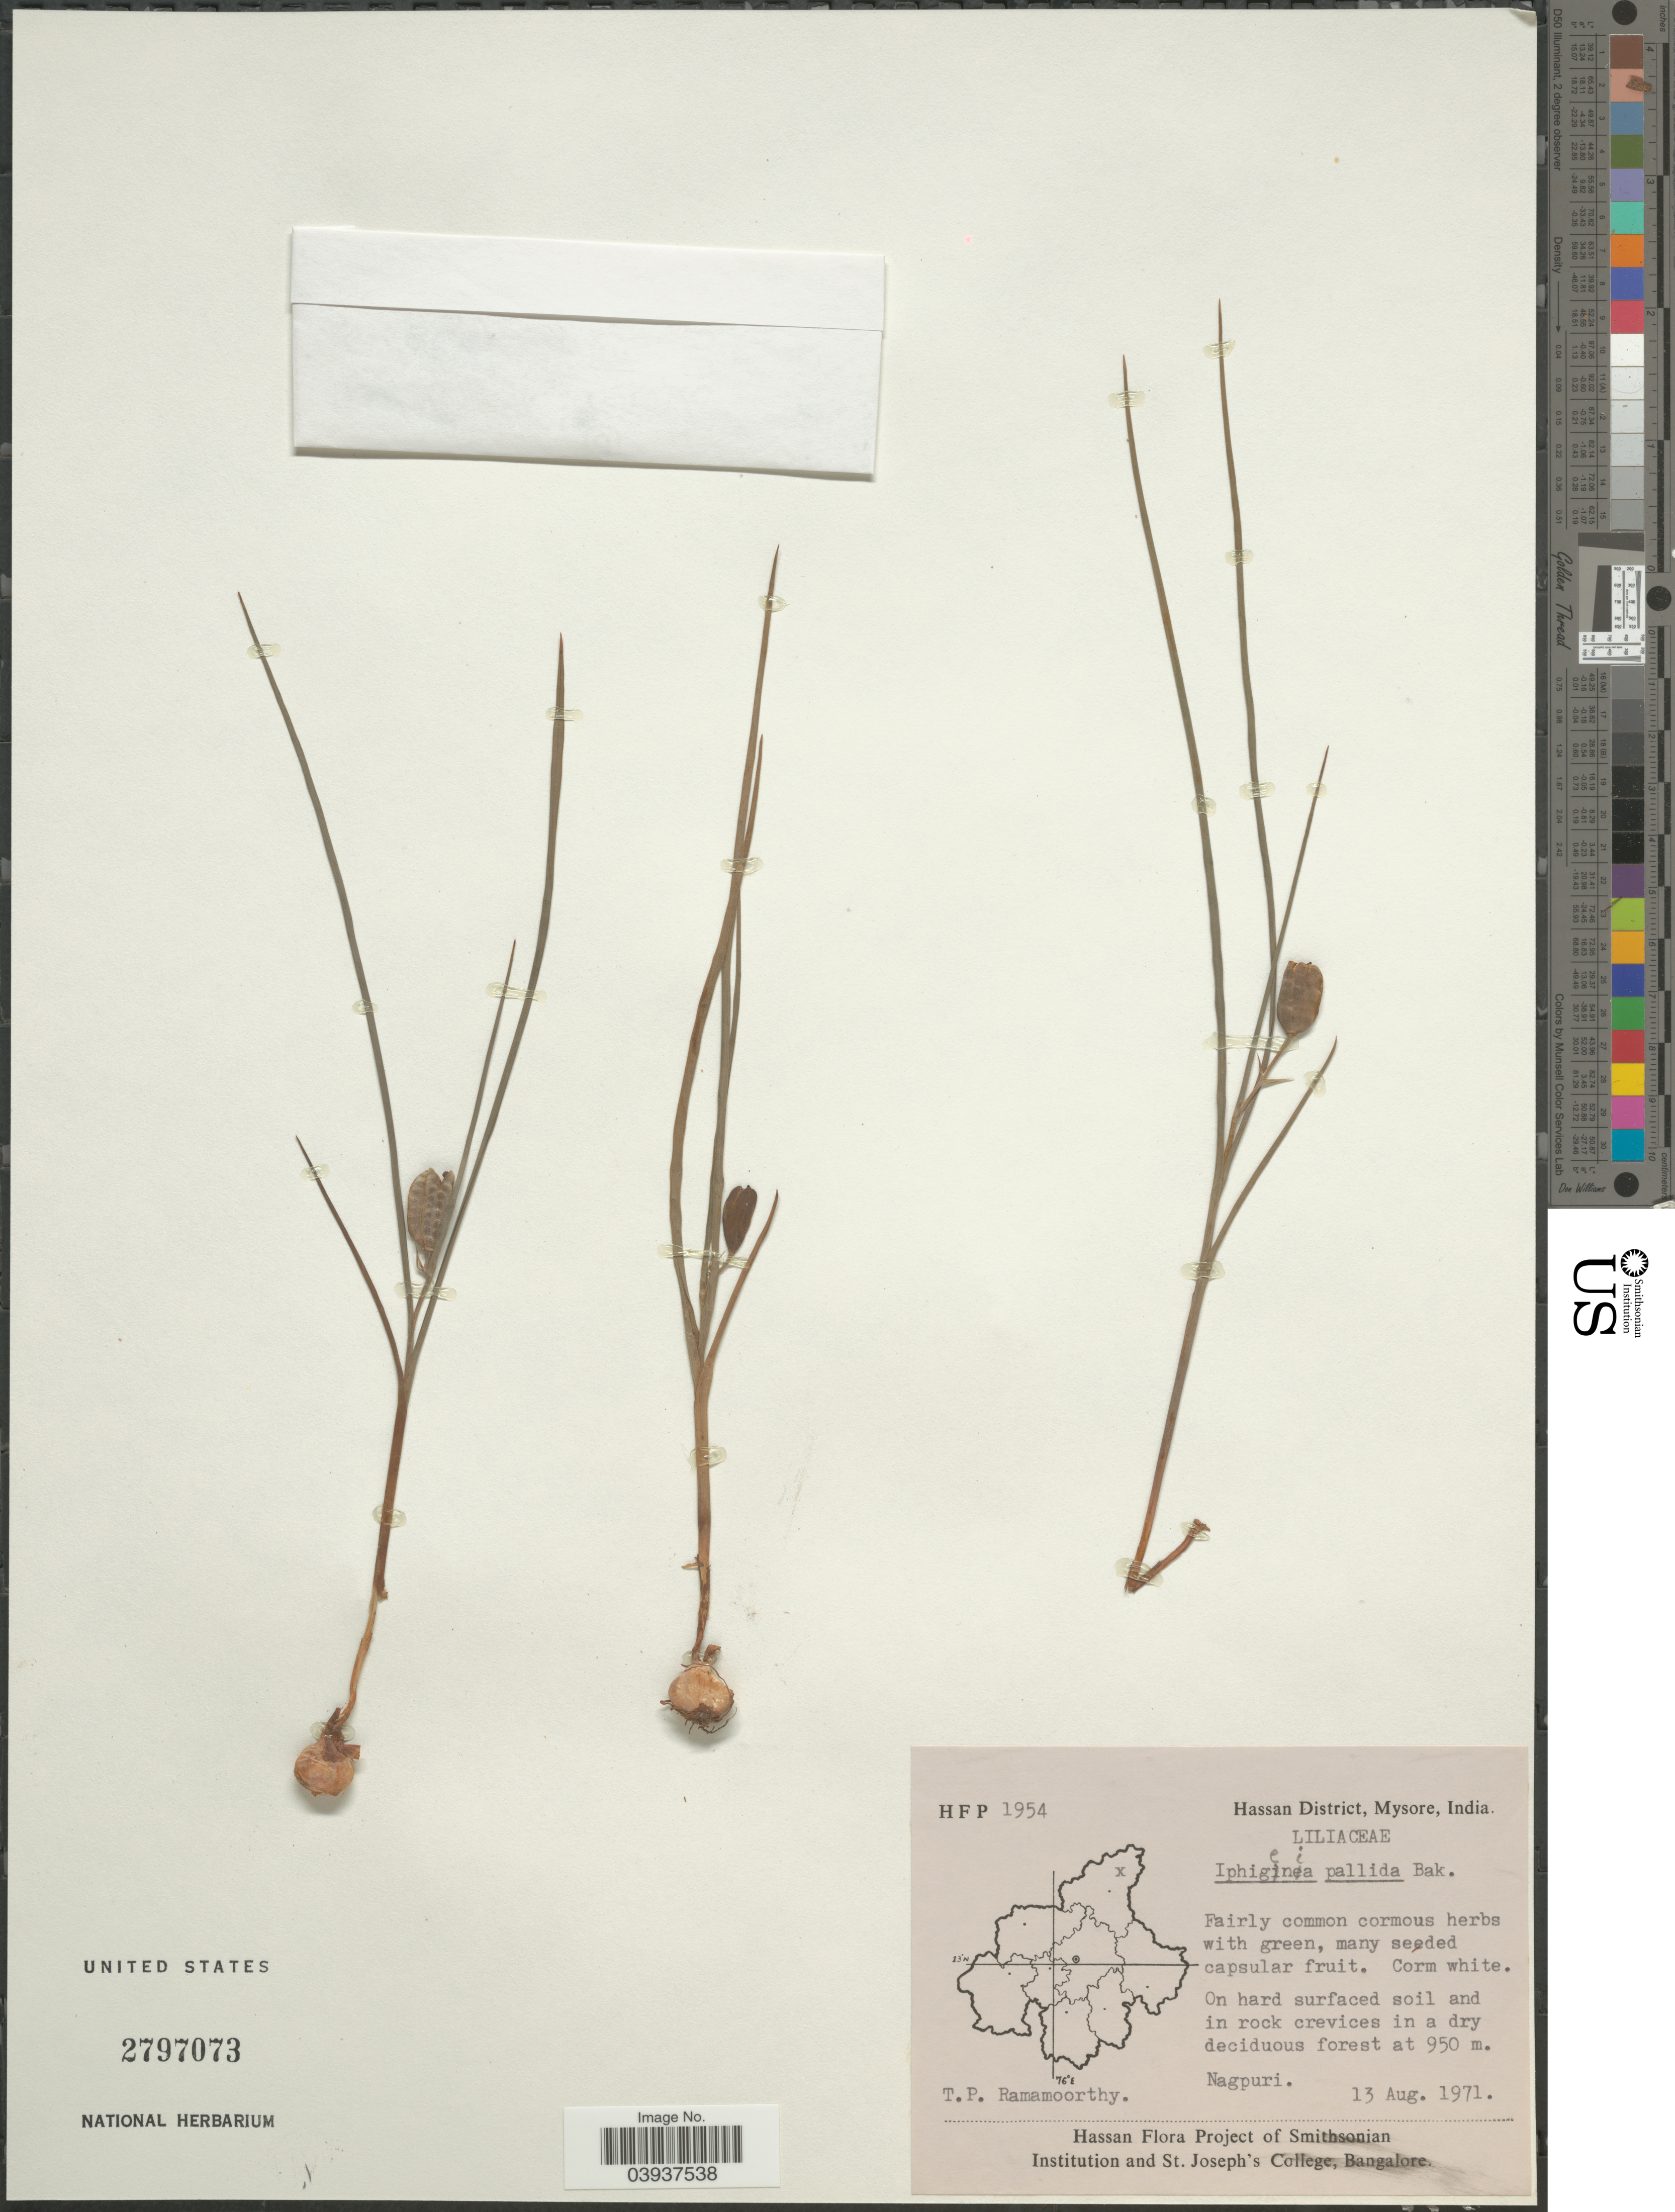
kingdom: Plantae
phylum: Tracheophyta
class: Liliopsida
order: Liliales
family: Colchicaceae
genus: Iphigenia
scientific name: Iphigenia sp.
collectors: T. P. Ramamoorthy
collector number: HFP1954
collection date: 1971-08-13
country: India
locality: Hassan District, Mysore. Nagpuri.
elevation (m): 950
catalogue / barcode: US 2797073